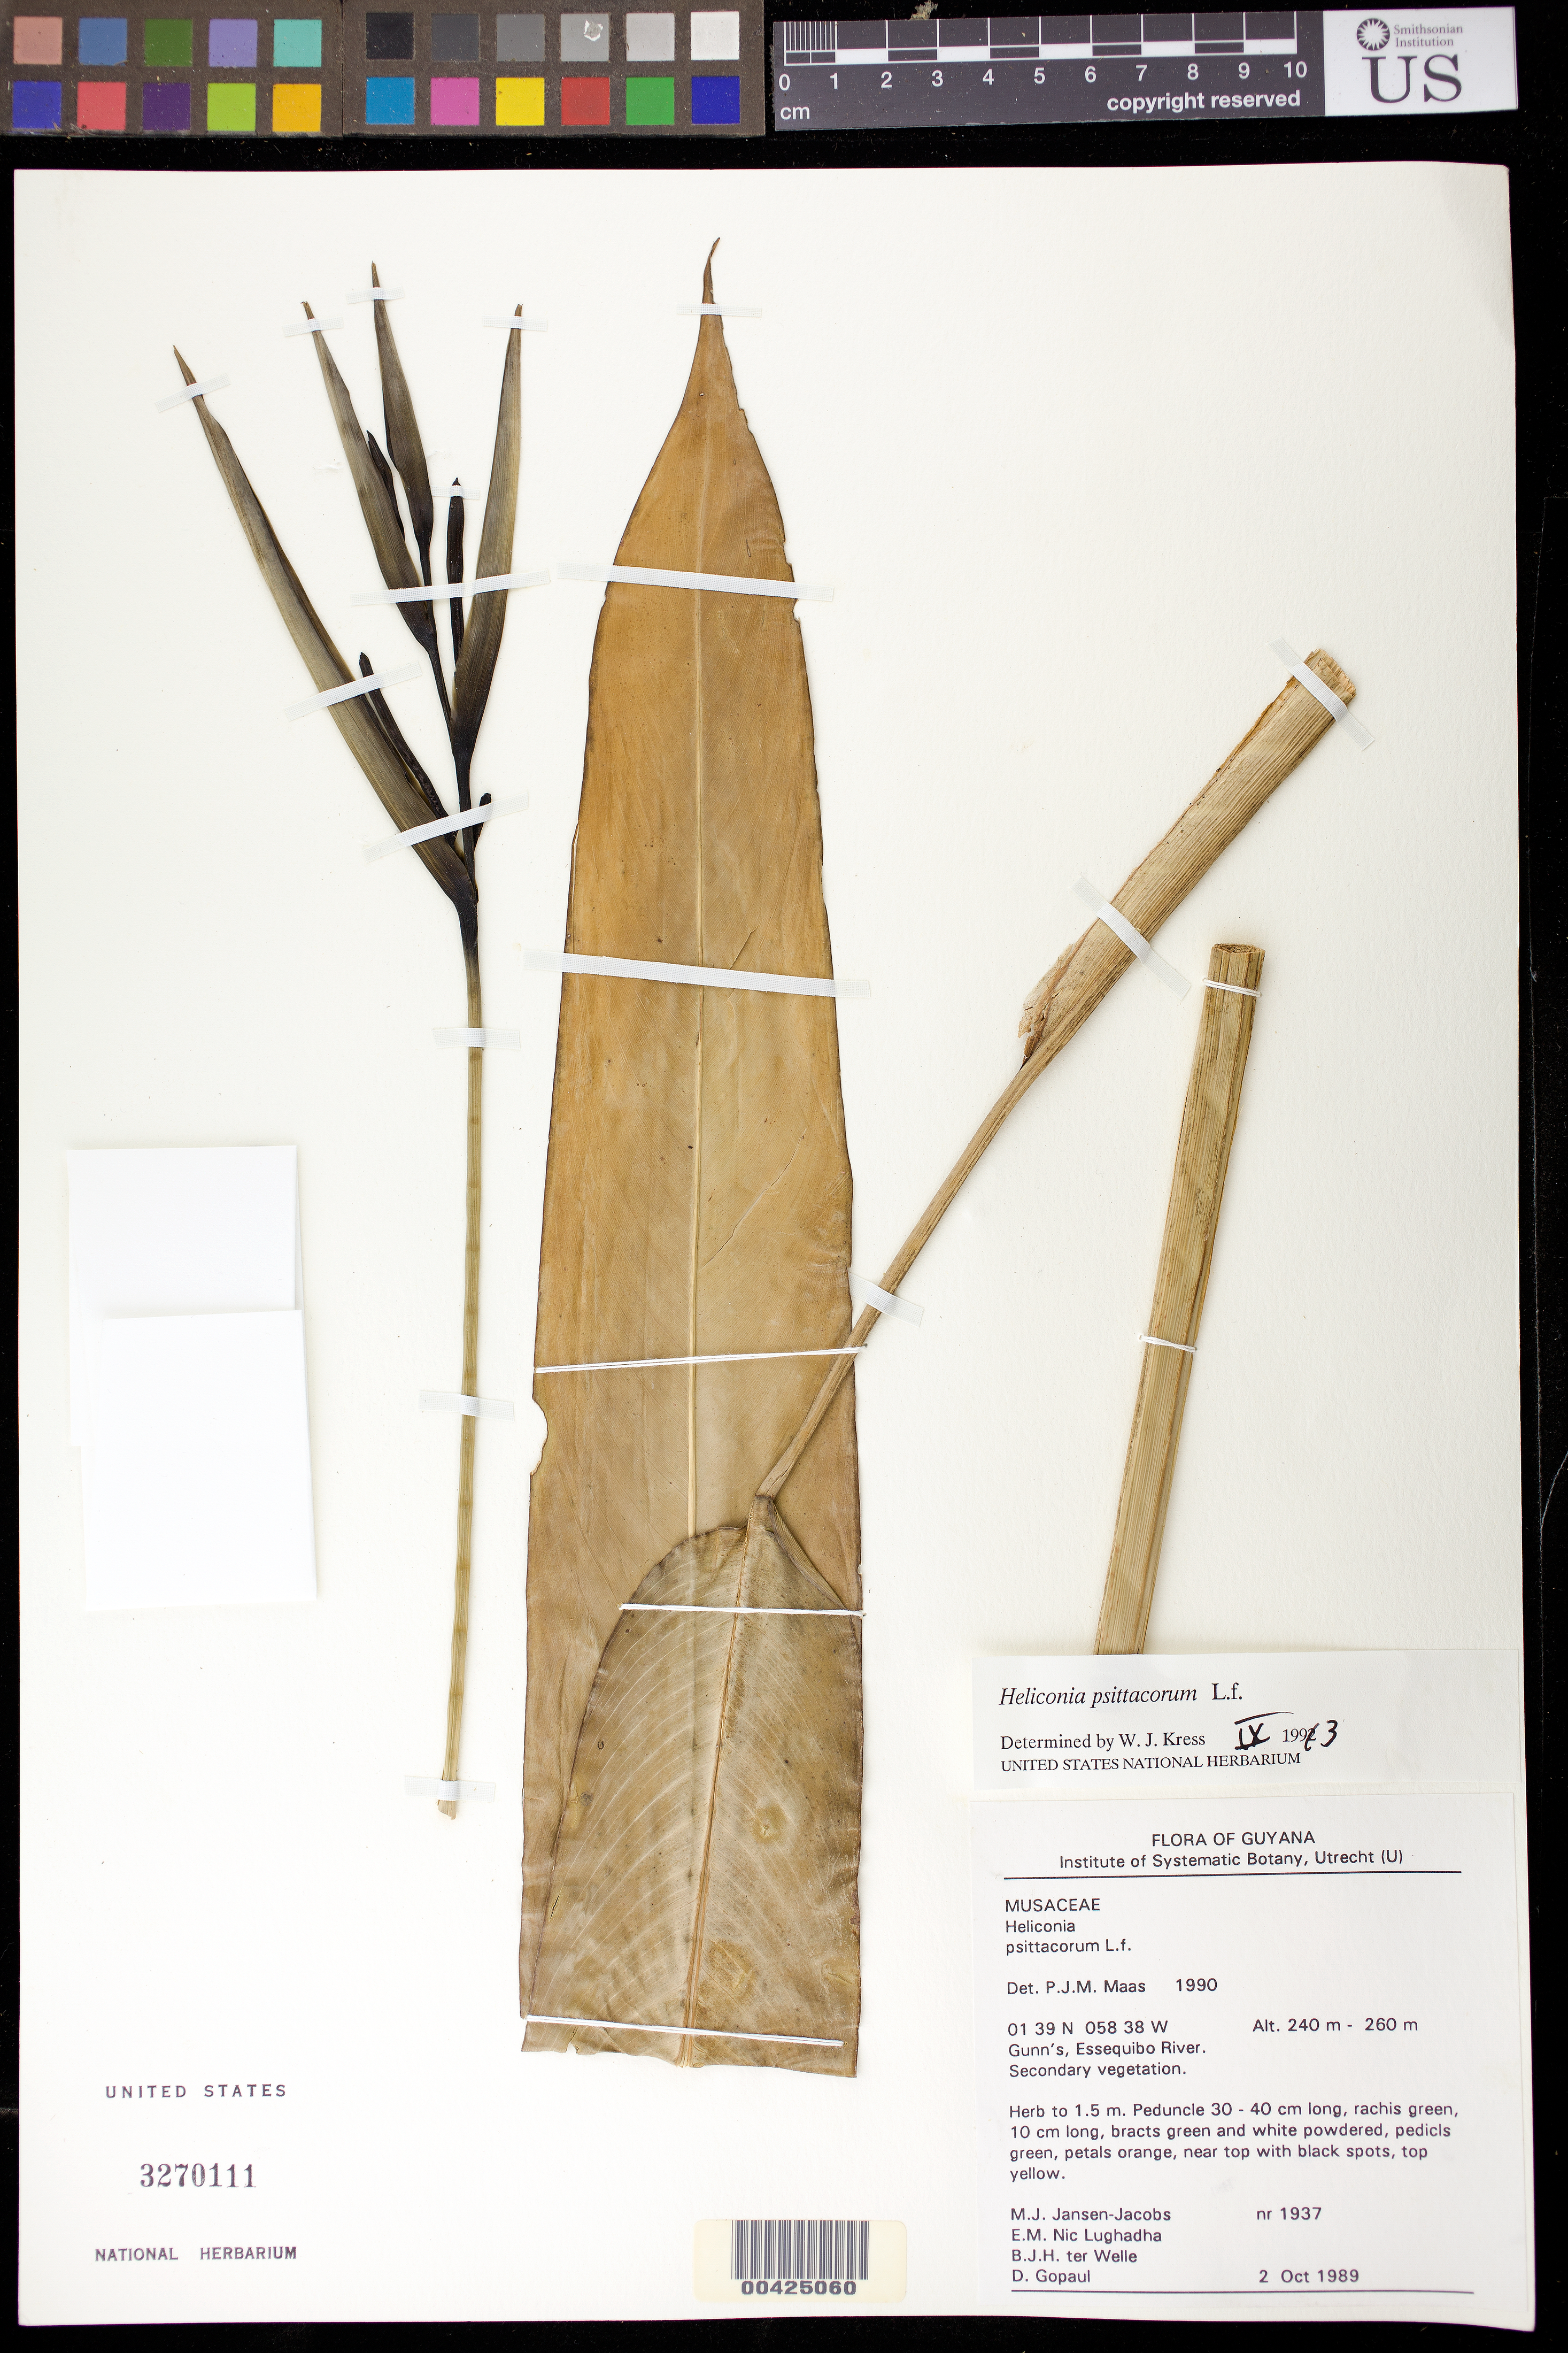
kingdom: Plantae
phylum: Tracheophyta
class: Liliopsida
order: Zingiberales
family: Heliconiaceae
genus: Heliconia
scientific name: Heliconia psittacorum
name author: L. f.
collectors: M. J. Jansen-Jacobs, E. Nic Lughadha, B. Welle & D. Gopaul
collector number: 1937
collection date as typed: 02 Oct 1989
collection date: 1989-10-02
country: Guyana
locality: Gunn's, essequibo river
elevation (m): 240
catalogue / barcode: US 3270111